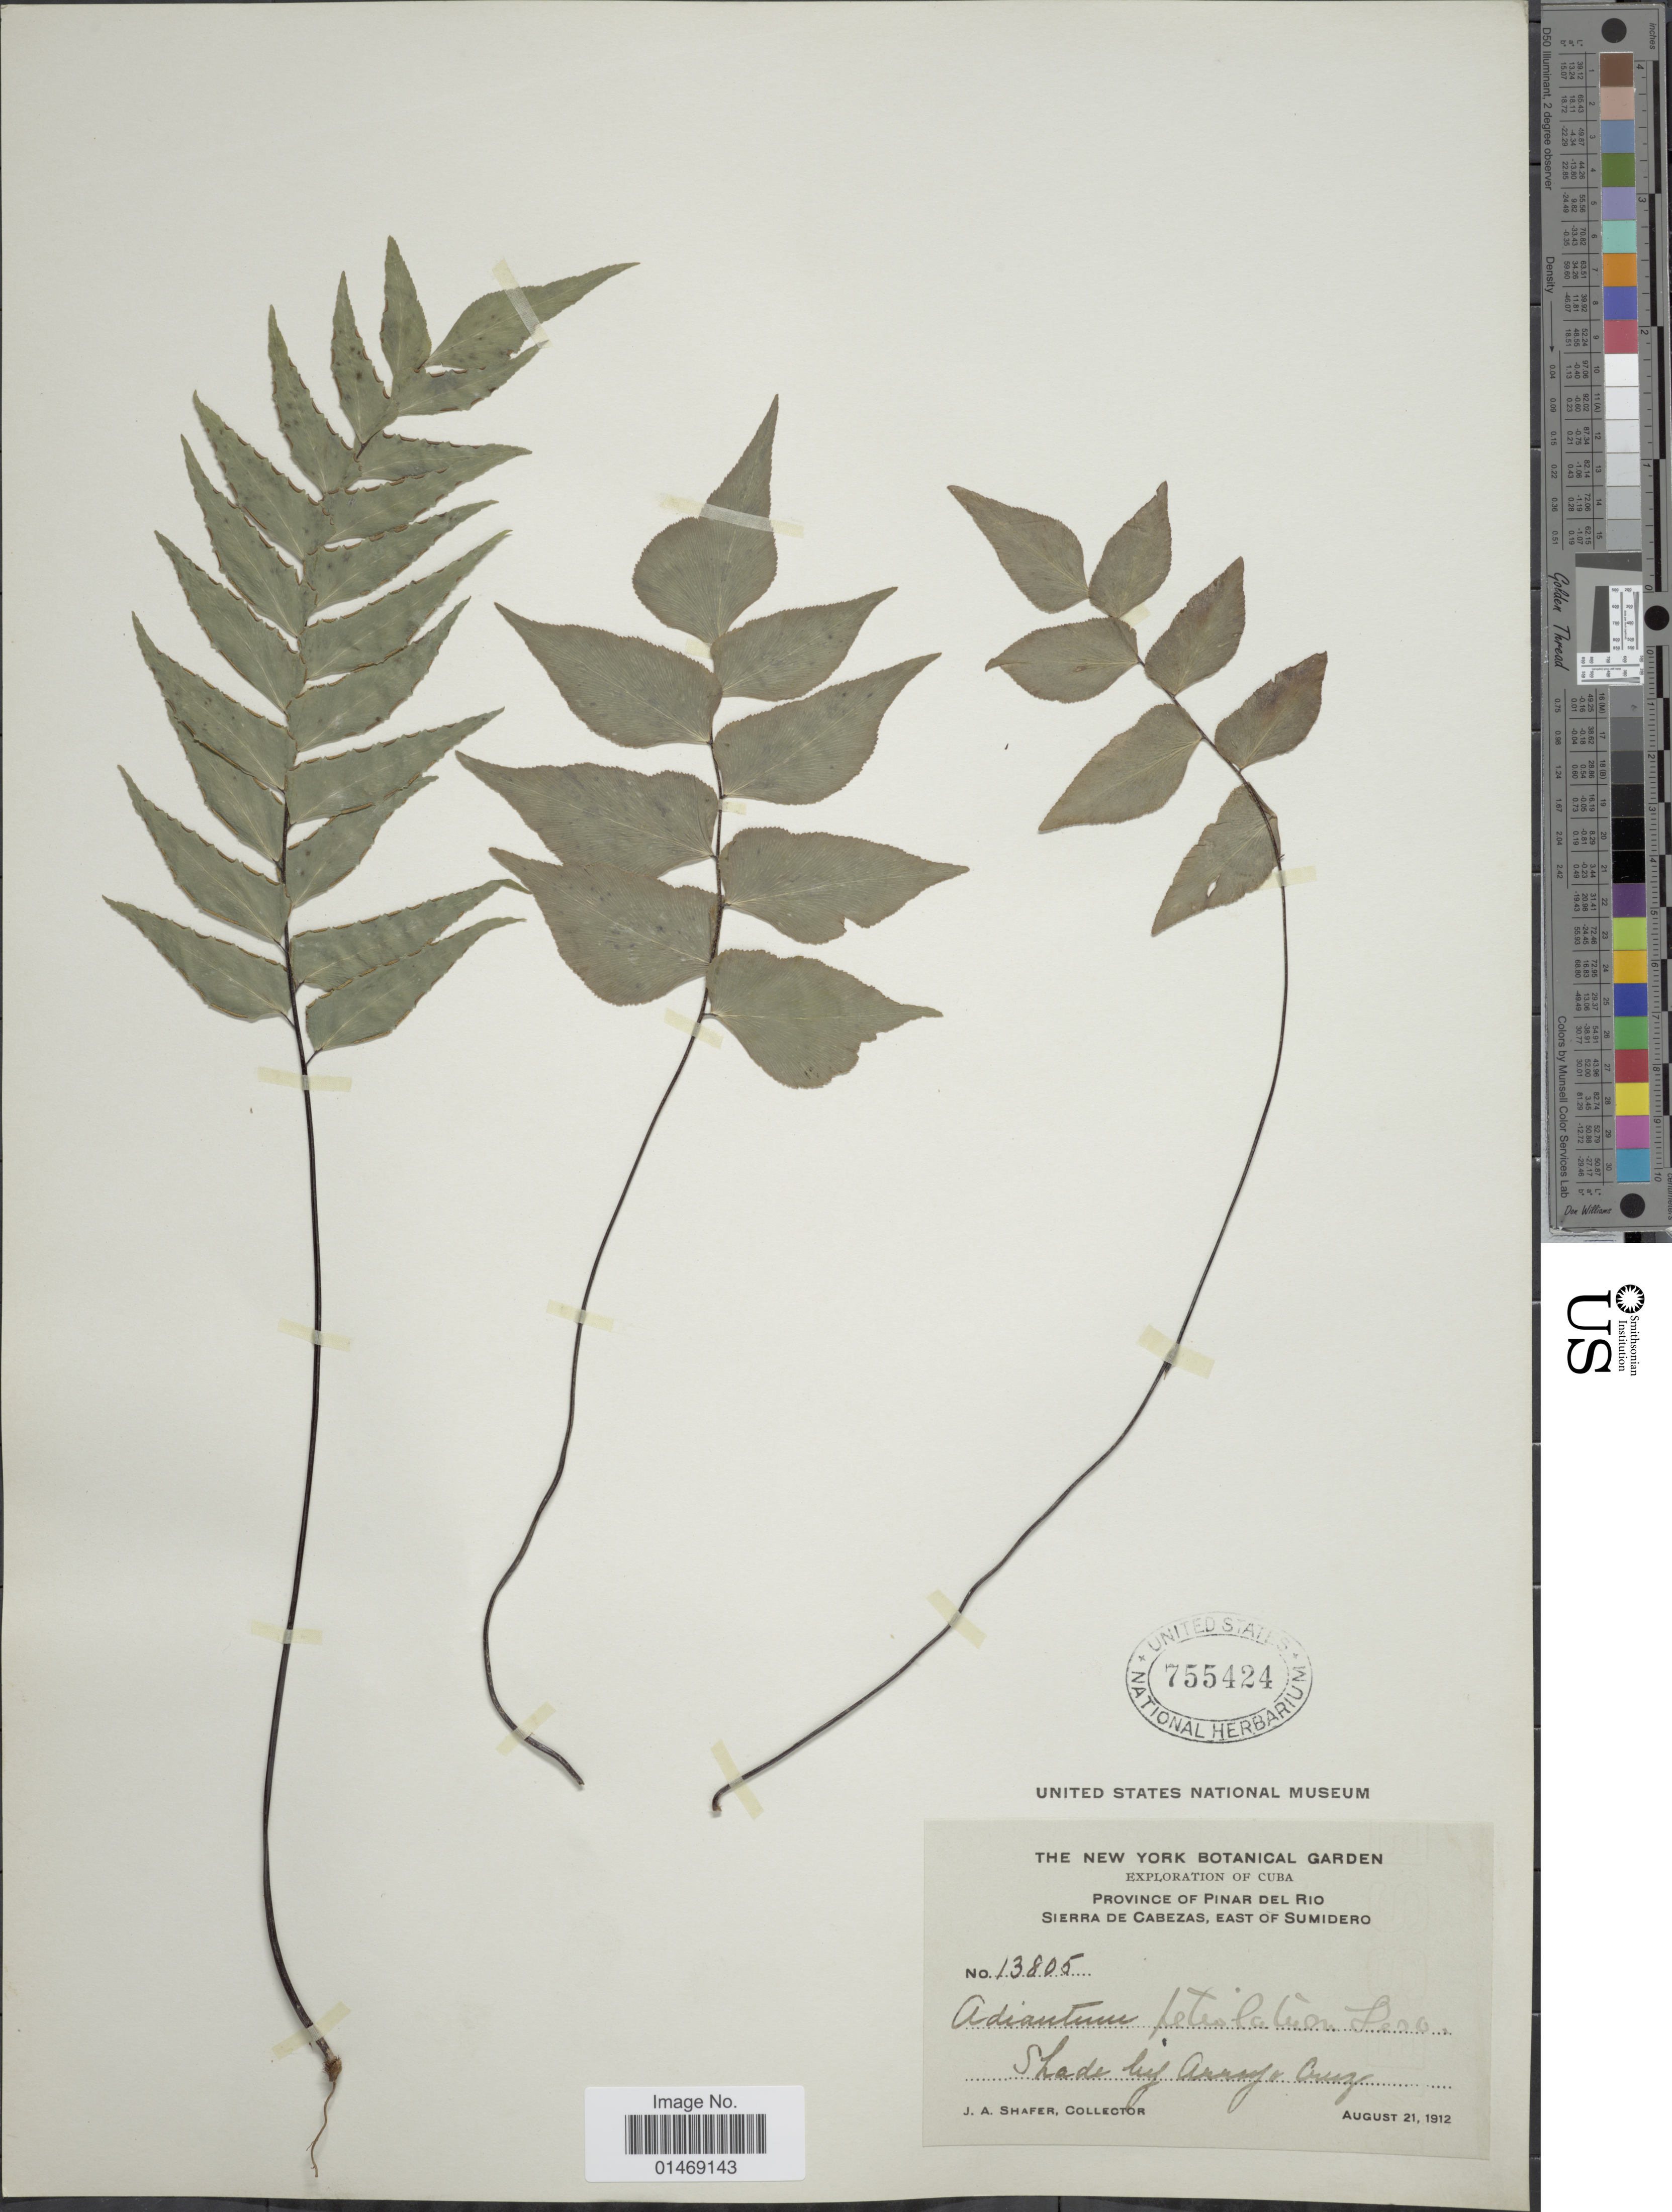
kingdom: Plantae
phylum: Tracheophyta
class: Polypodiopsida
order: Polypodiales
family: Pteridaceae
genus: Adiantum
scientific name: Adiantum petiolatum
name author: Desv.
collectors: J. A. Shafer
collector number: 13805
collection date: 1912-08-21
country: Cuba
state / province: Pinar del Río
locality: Sierra de Cabezas, East of Sumidero, Shade by Arroyo Cruz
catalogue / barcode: US 755424